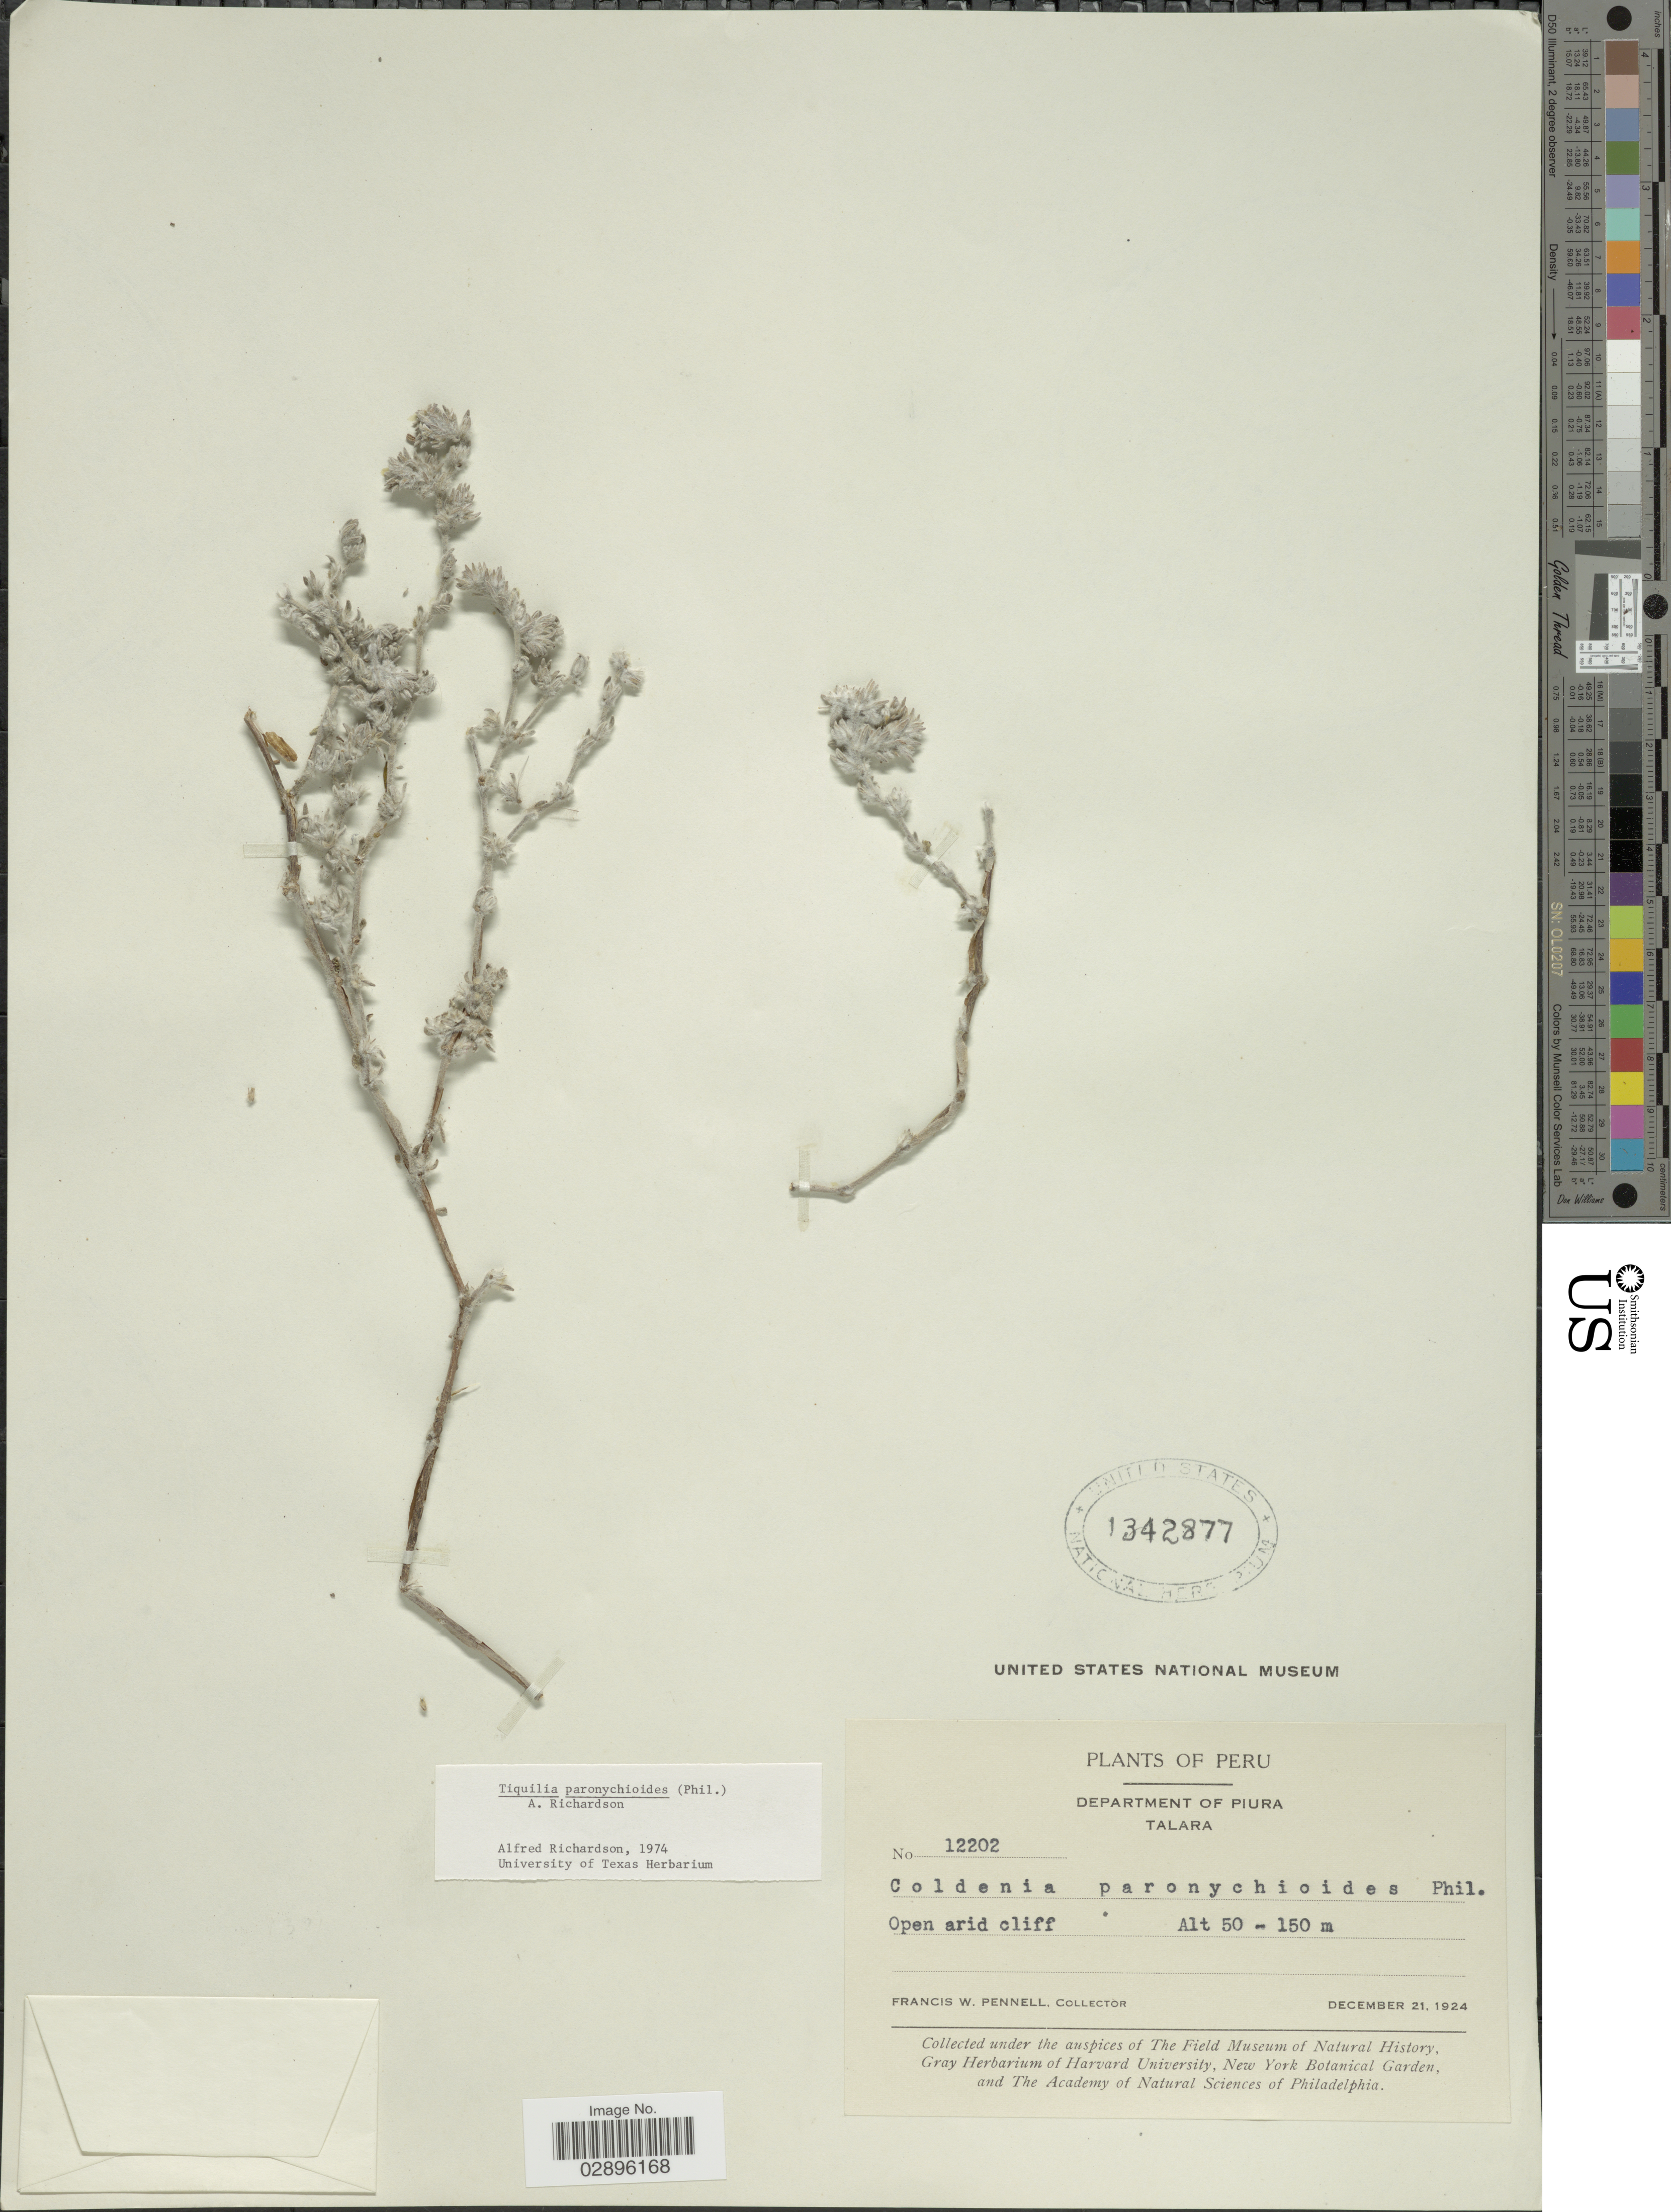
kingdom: Plantae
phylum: Tracheophyta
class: Magnoliopsida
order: Boraginales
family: Ehretiaceae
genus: Tiquilia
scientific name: Tiquilia paronychioides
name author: (Phil.) A.T. Richardson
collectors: F. W. Pennell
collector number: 12202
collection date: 1924-12-21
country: Peru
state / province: Piura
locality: Talara.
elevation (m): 50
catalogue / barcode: US 1342877